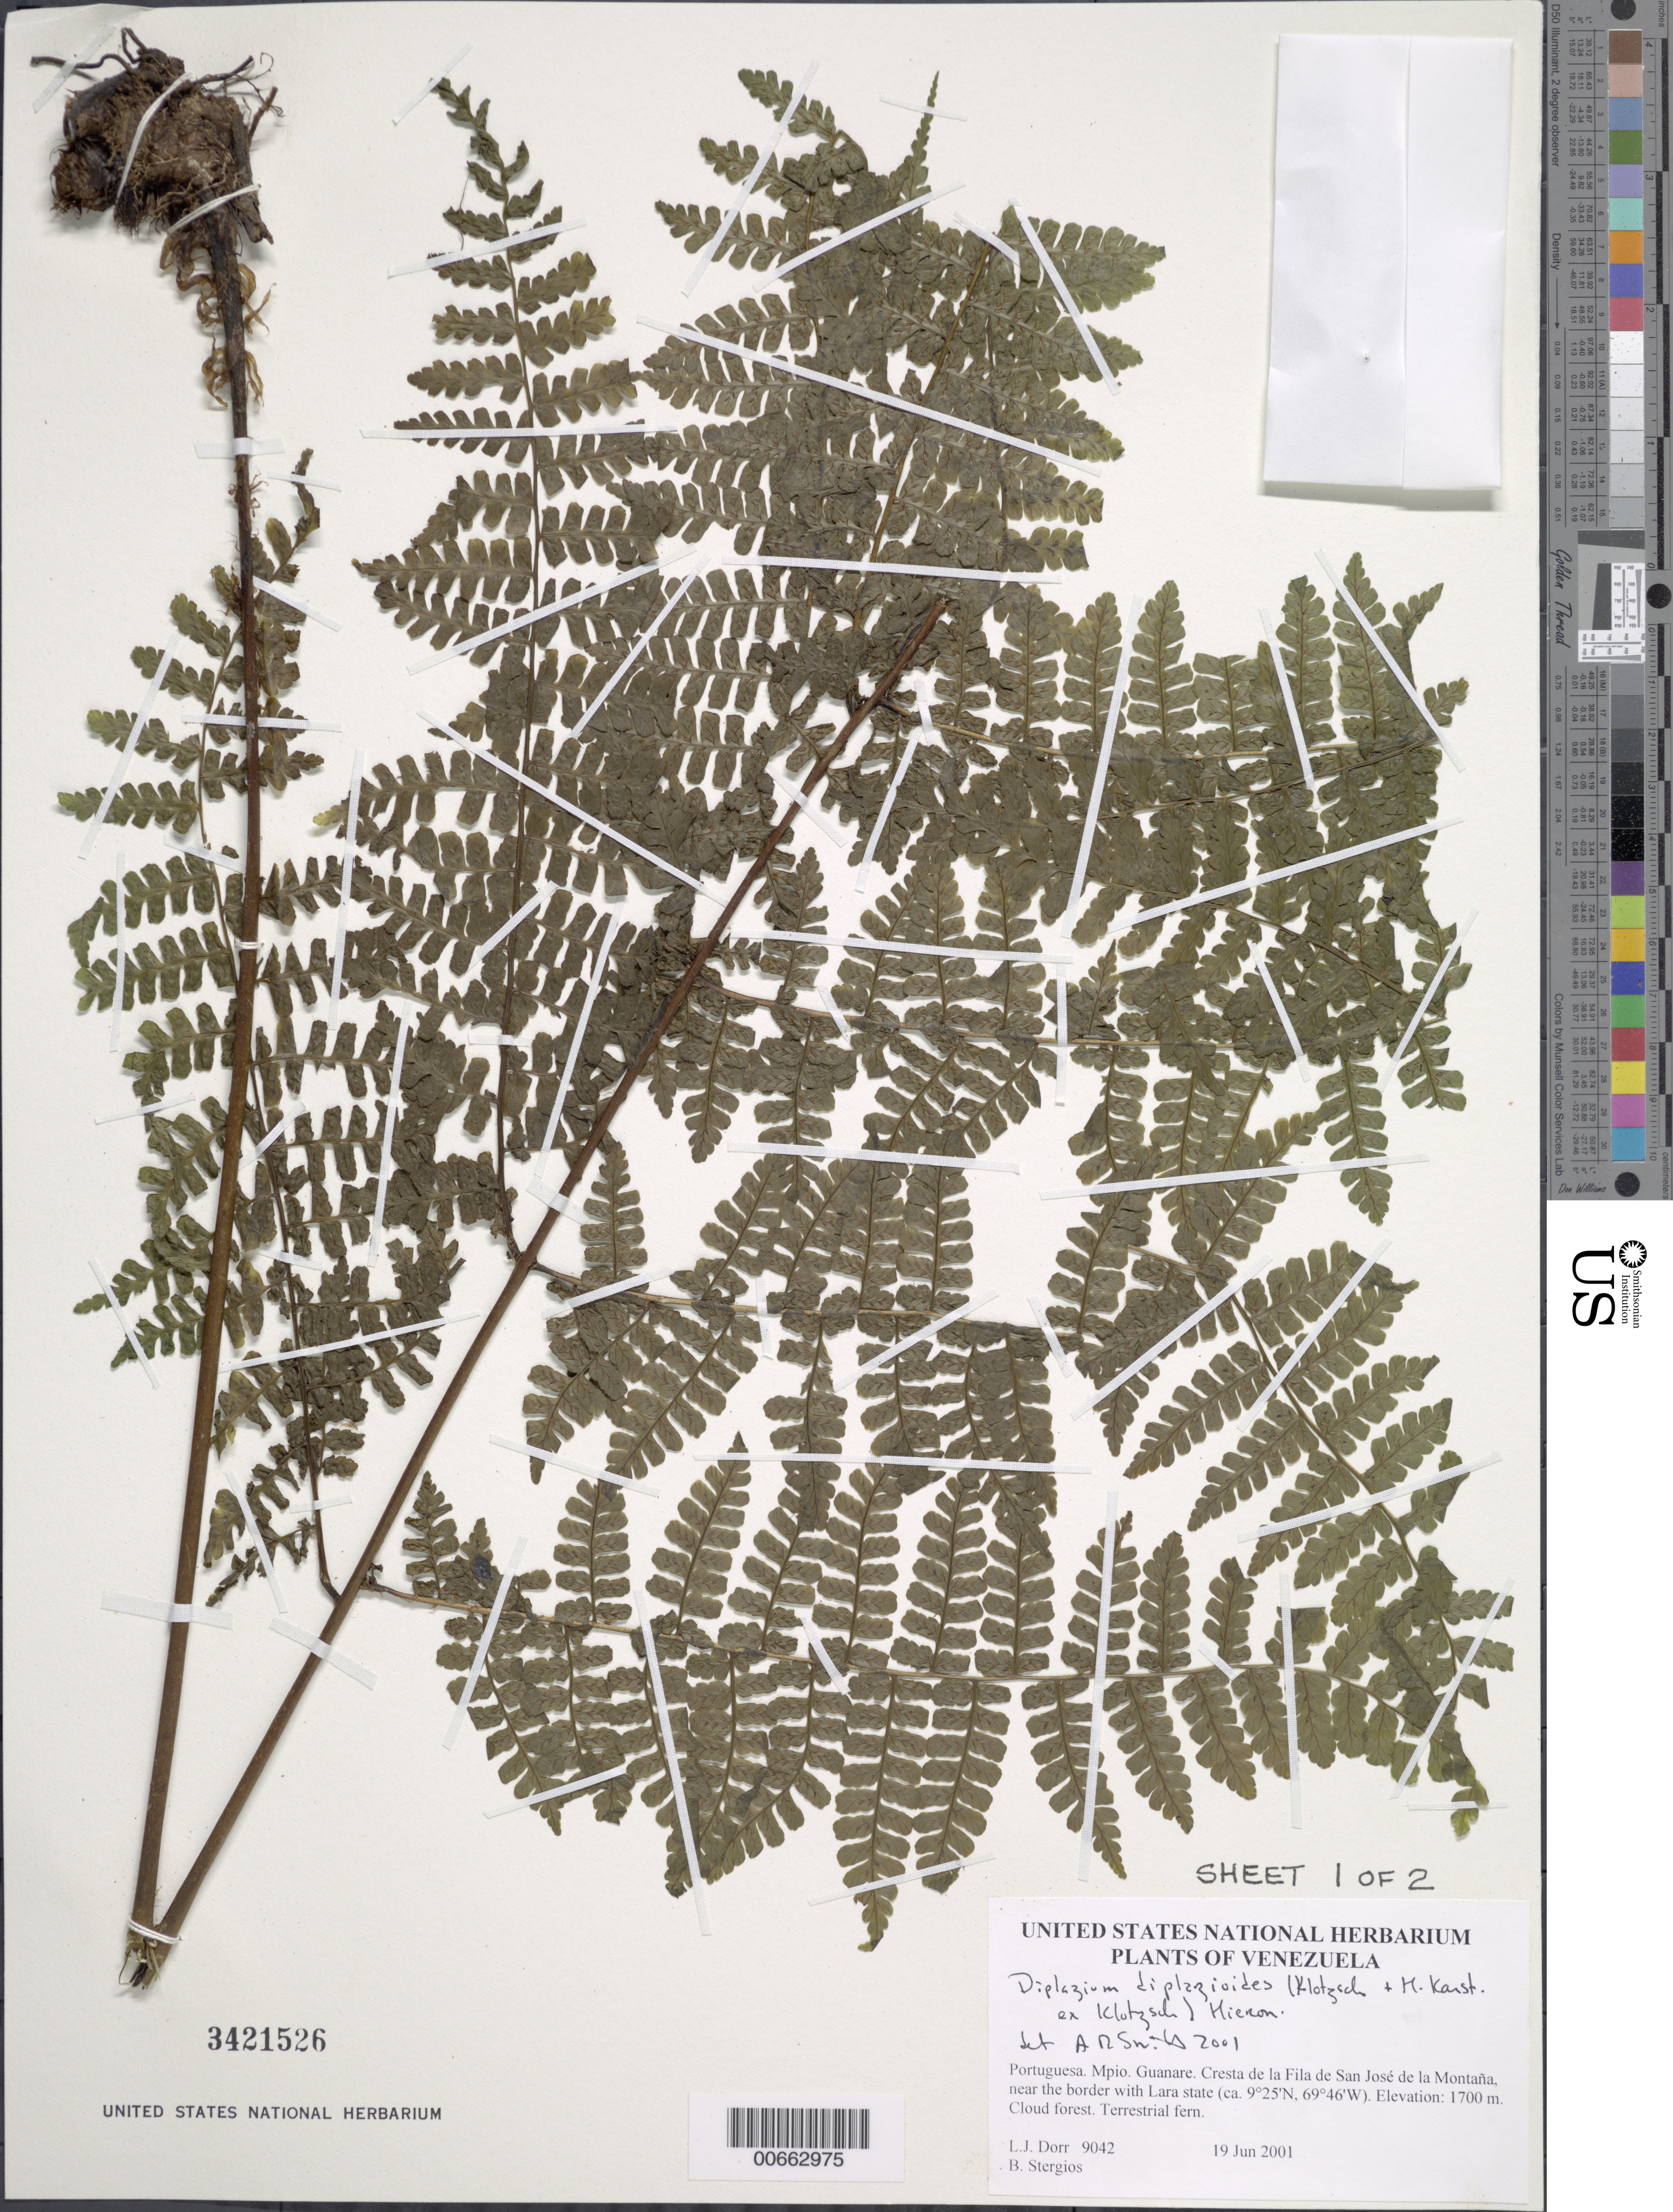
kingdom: Plantae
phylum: Tracheophyta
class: Polypodiopsida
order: Polypodiales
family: Athyriaceae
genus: Diplazium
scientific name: Diplazium diplazioides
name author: (Klotzsch & H. Karst.) Alston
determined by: Smith, Alan R., (UC)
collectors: L. J. Dorr & B. G. Stergios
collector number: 9042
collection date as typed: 19 Jun 2001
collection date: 2001-06-19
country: Venezuela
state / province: Portuguesa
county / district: Guanare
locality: Cresta de la Fila de San José de la Montaña, near the border with Lara state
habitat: Cloud forest.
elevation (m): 1700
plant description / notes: PORT, UC, US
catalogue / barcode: US 3421526